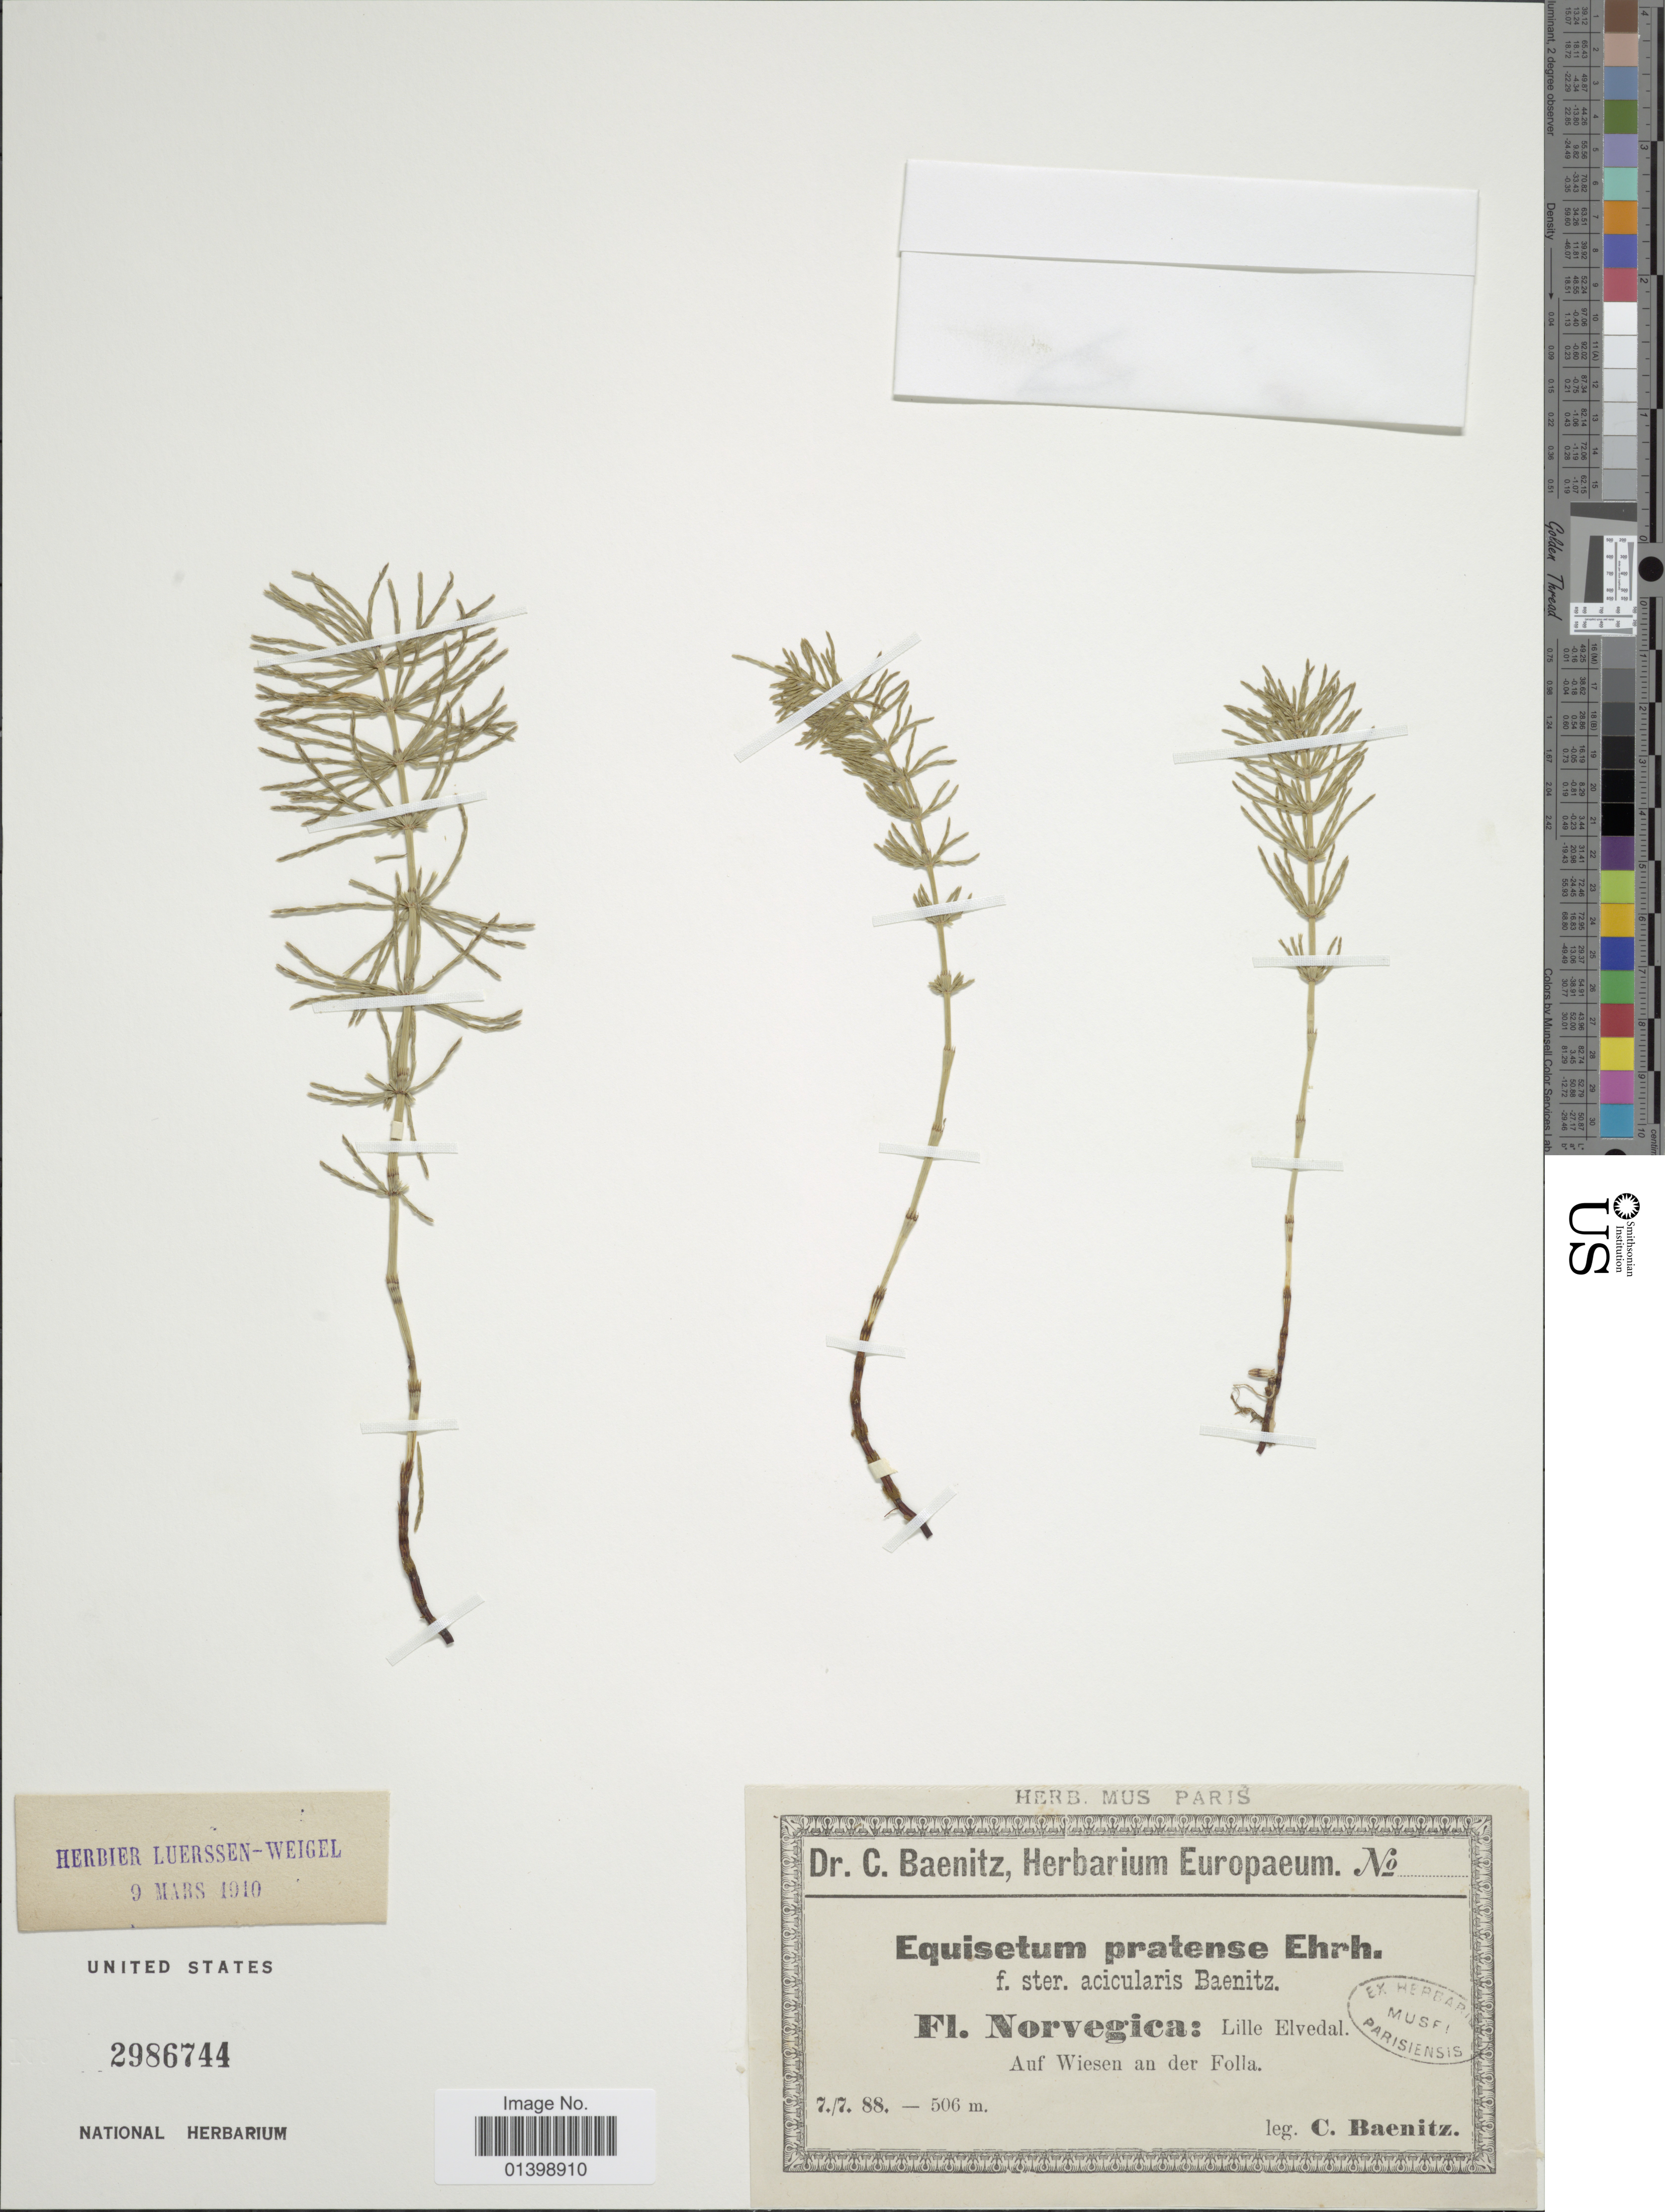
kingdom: Plantae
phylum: Tracheophyta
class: Polypodiopsida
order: Equisetales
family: Equisetaceae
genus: Equisetum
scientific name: Equisetum pratense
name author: Ehrh.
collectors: C. G. Baenitz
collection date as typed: Transcribed d/m/y: 7/7/88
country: Norway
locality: Lille Elvedal, Auf Wiesen an der Folla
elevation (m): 506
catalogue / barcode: US 2986744